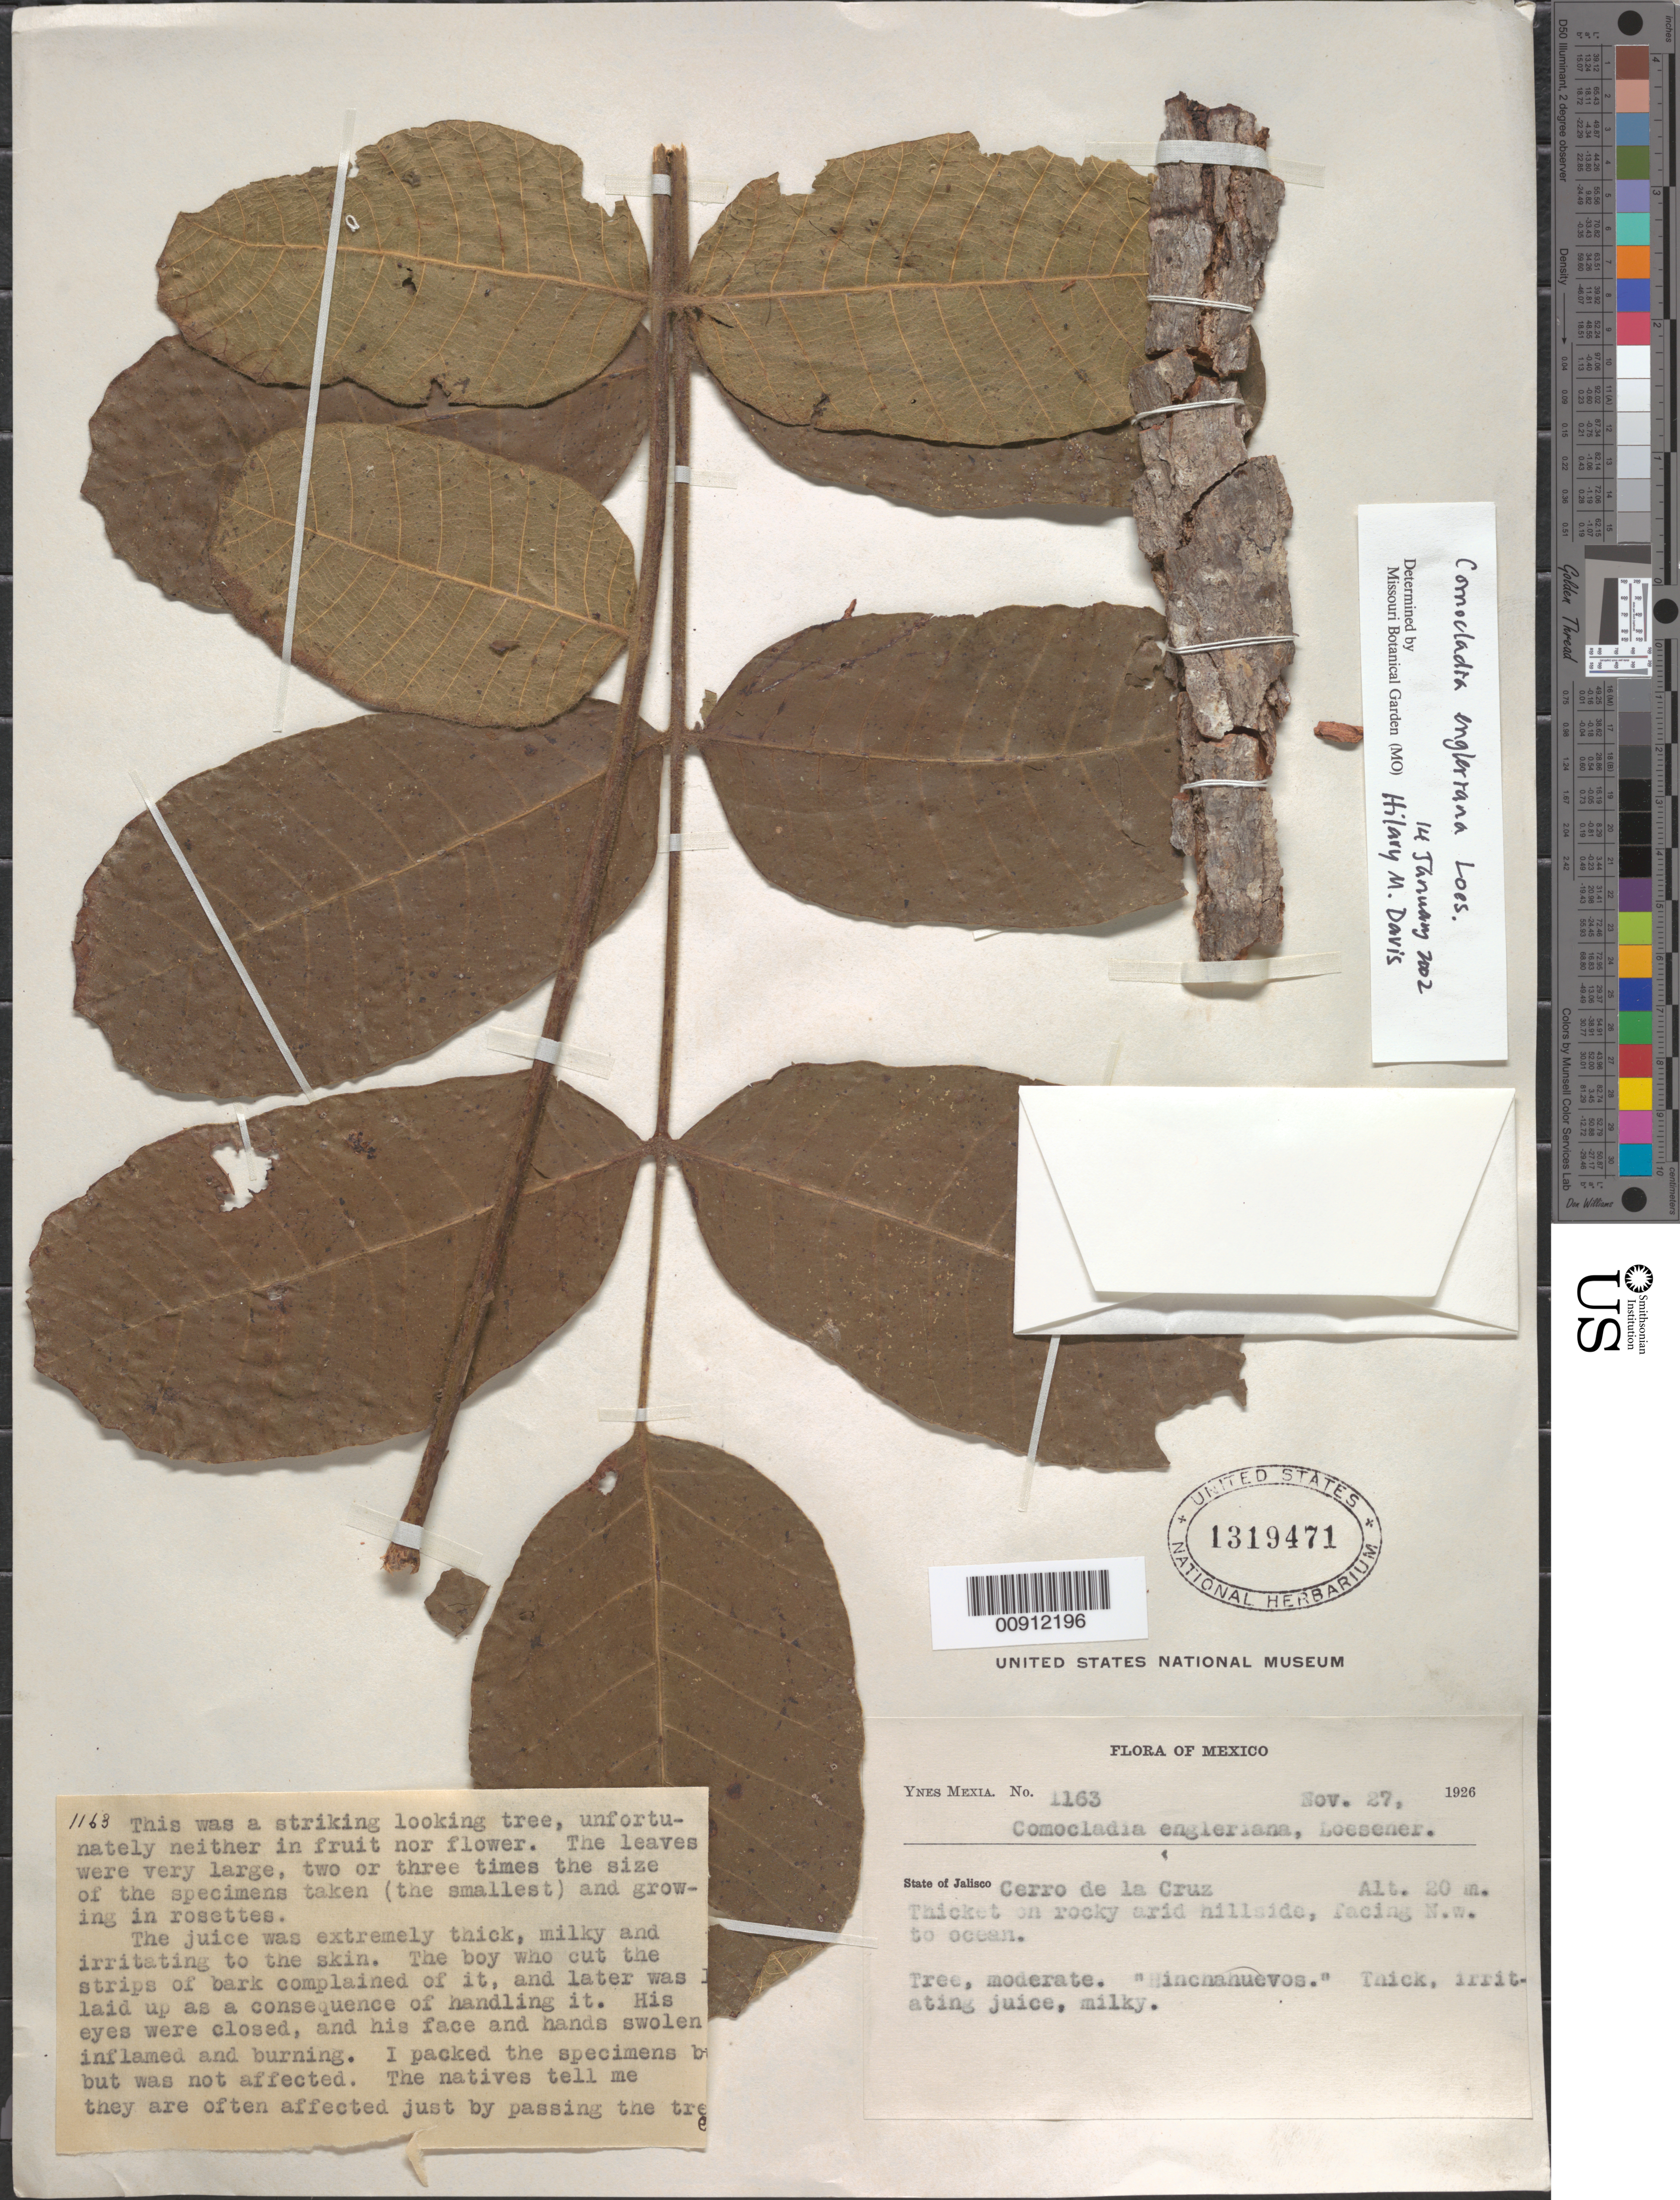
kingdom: Plantae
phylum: Tracheophyta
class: Magnoliopsida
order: Sapindales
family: Anacardiaceae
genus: Comocladia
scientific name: Comocladia mollissima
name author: Kunth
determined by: Mitchell, John D.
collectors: Y. Mexia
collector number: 1163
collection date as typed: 27 Nov 1926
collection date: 1926-11-27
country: Mexico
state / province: Jalisco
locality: State of Jalisco. Cerro de la Cruz.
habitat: Thicket on rocky arid hillside, facing N.W. to ocean.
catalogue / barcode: US 1319471